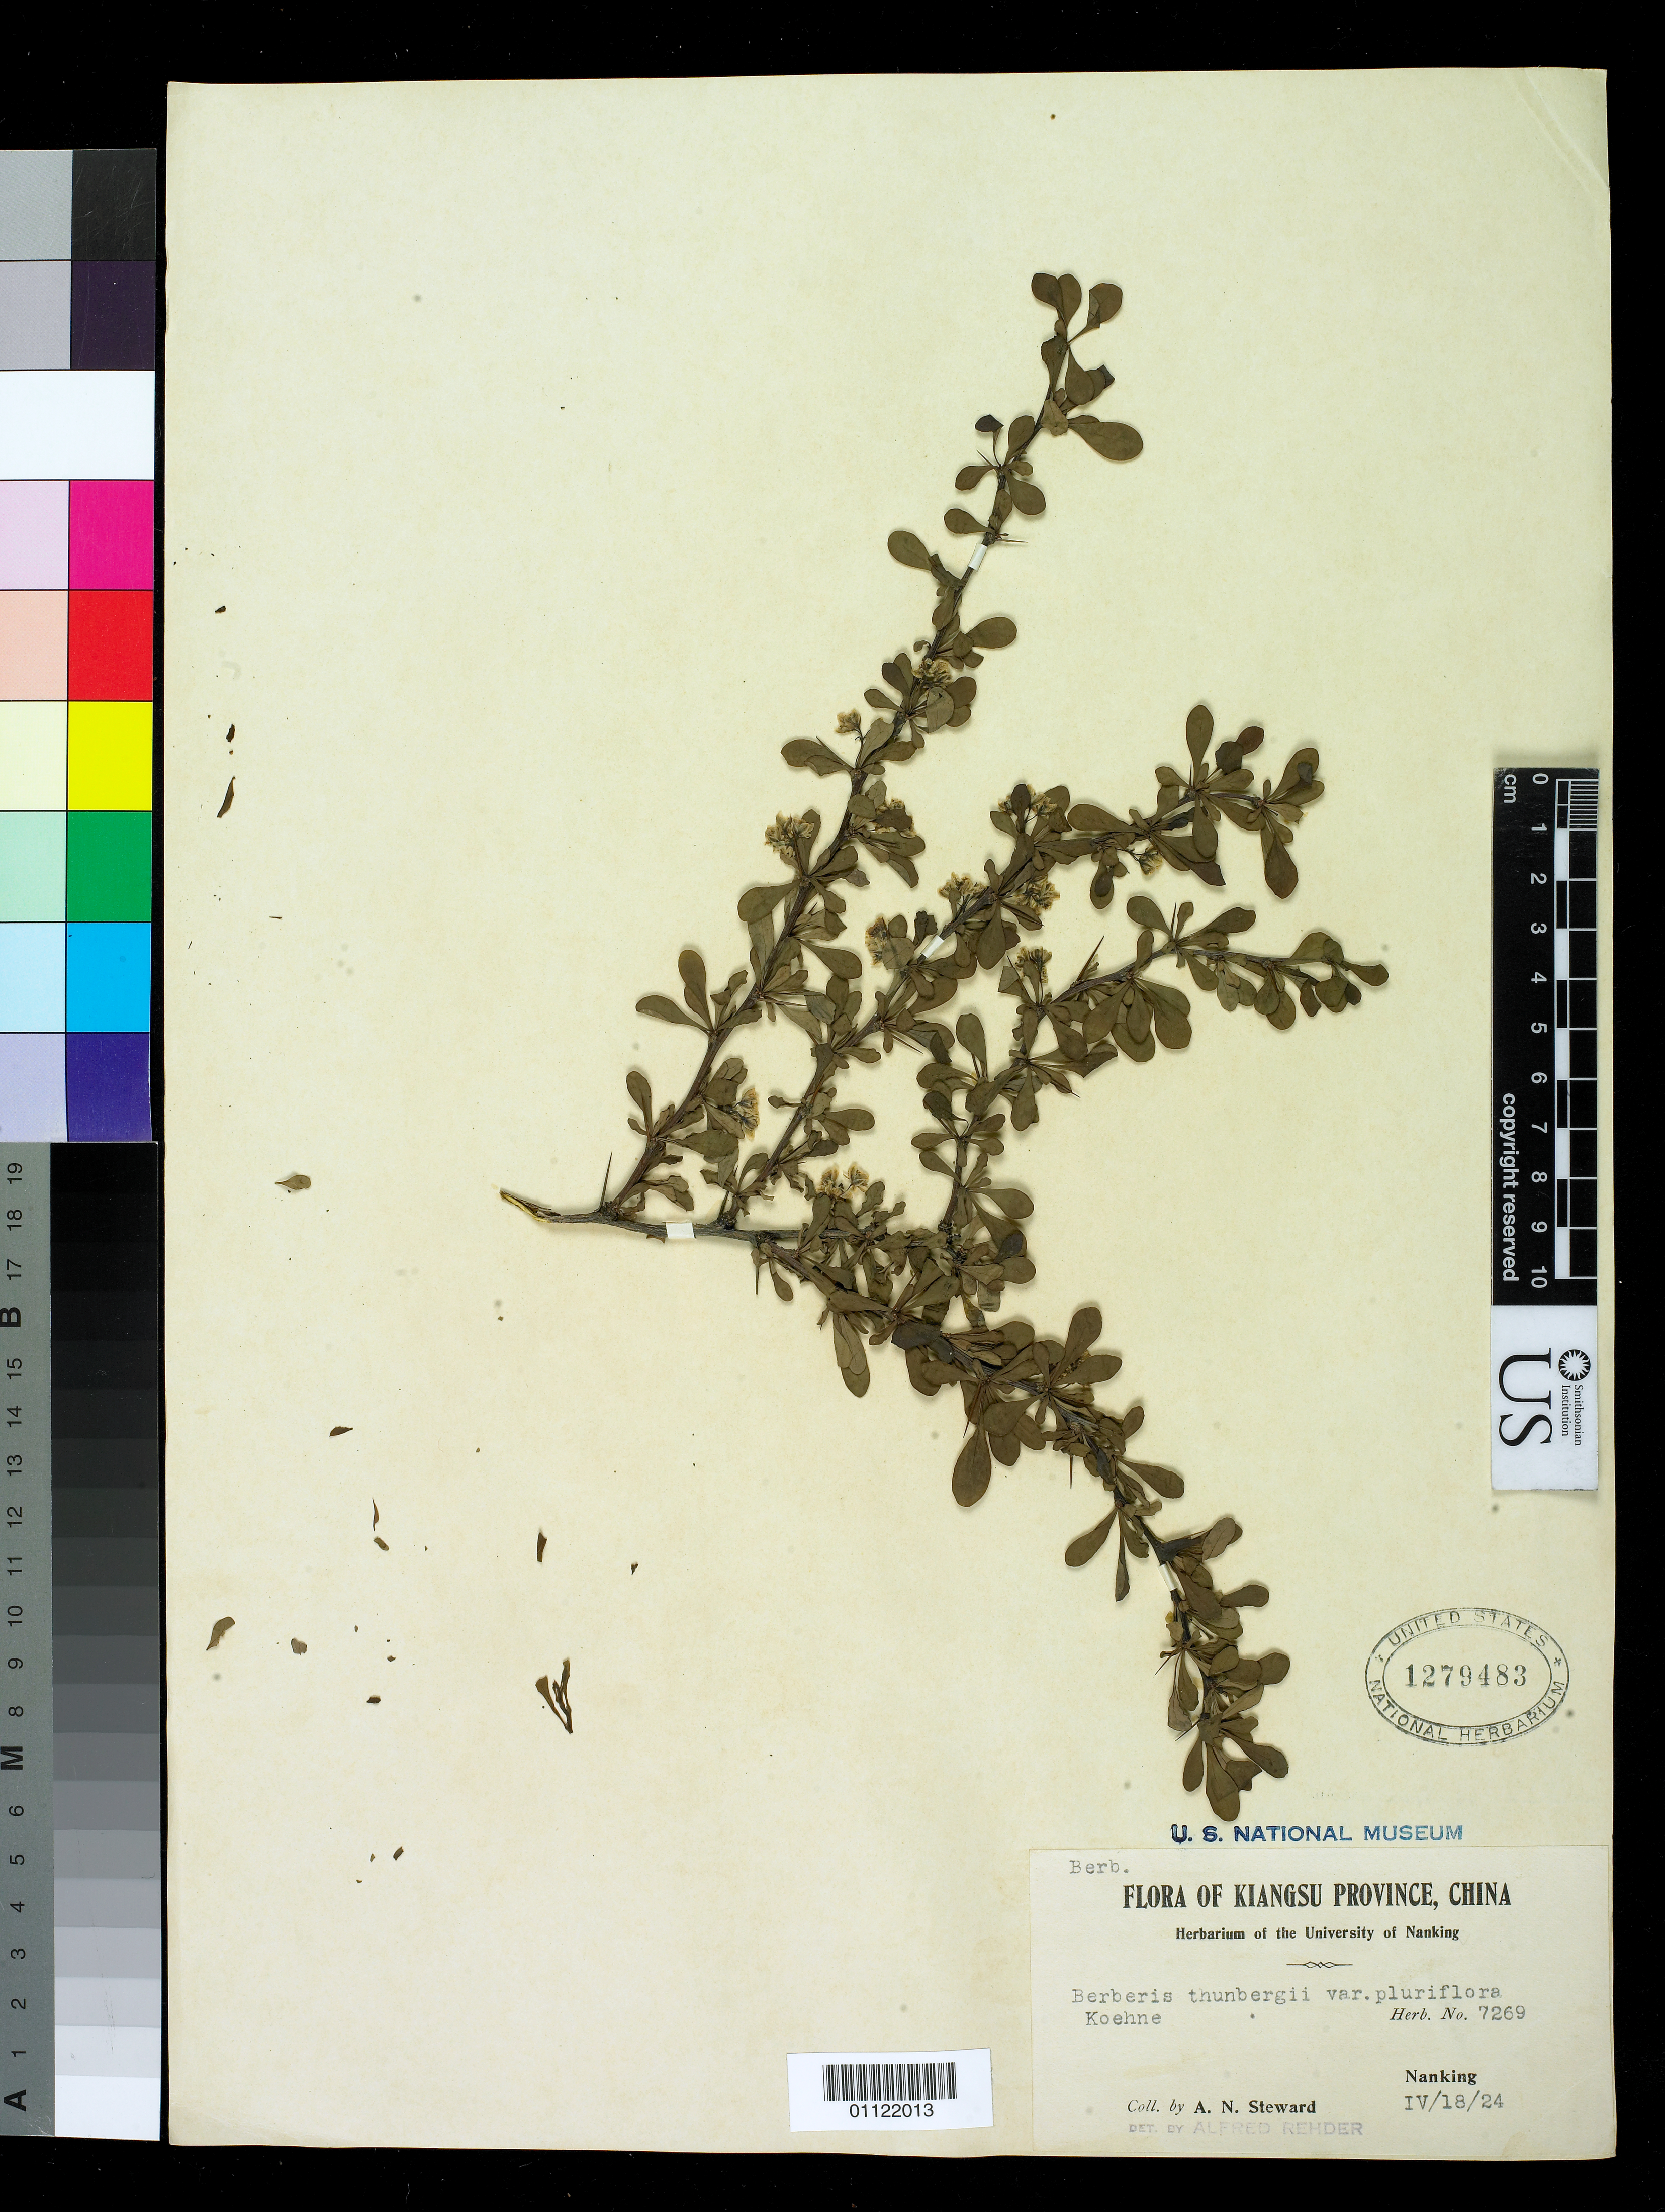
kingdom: Plantae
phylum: Tracheophyta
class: Magnoliopsida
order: Ranunculales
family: Berberidaceae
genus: Berberis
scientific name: Berberis thunbergii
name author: DC.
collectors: A. N. Steward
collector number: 7269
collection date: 1924-04-18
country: China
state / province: Jiangsu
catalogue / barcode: US 1279483